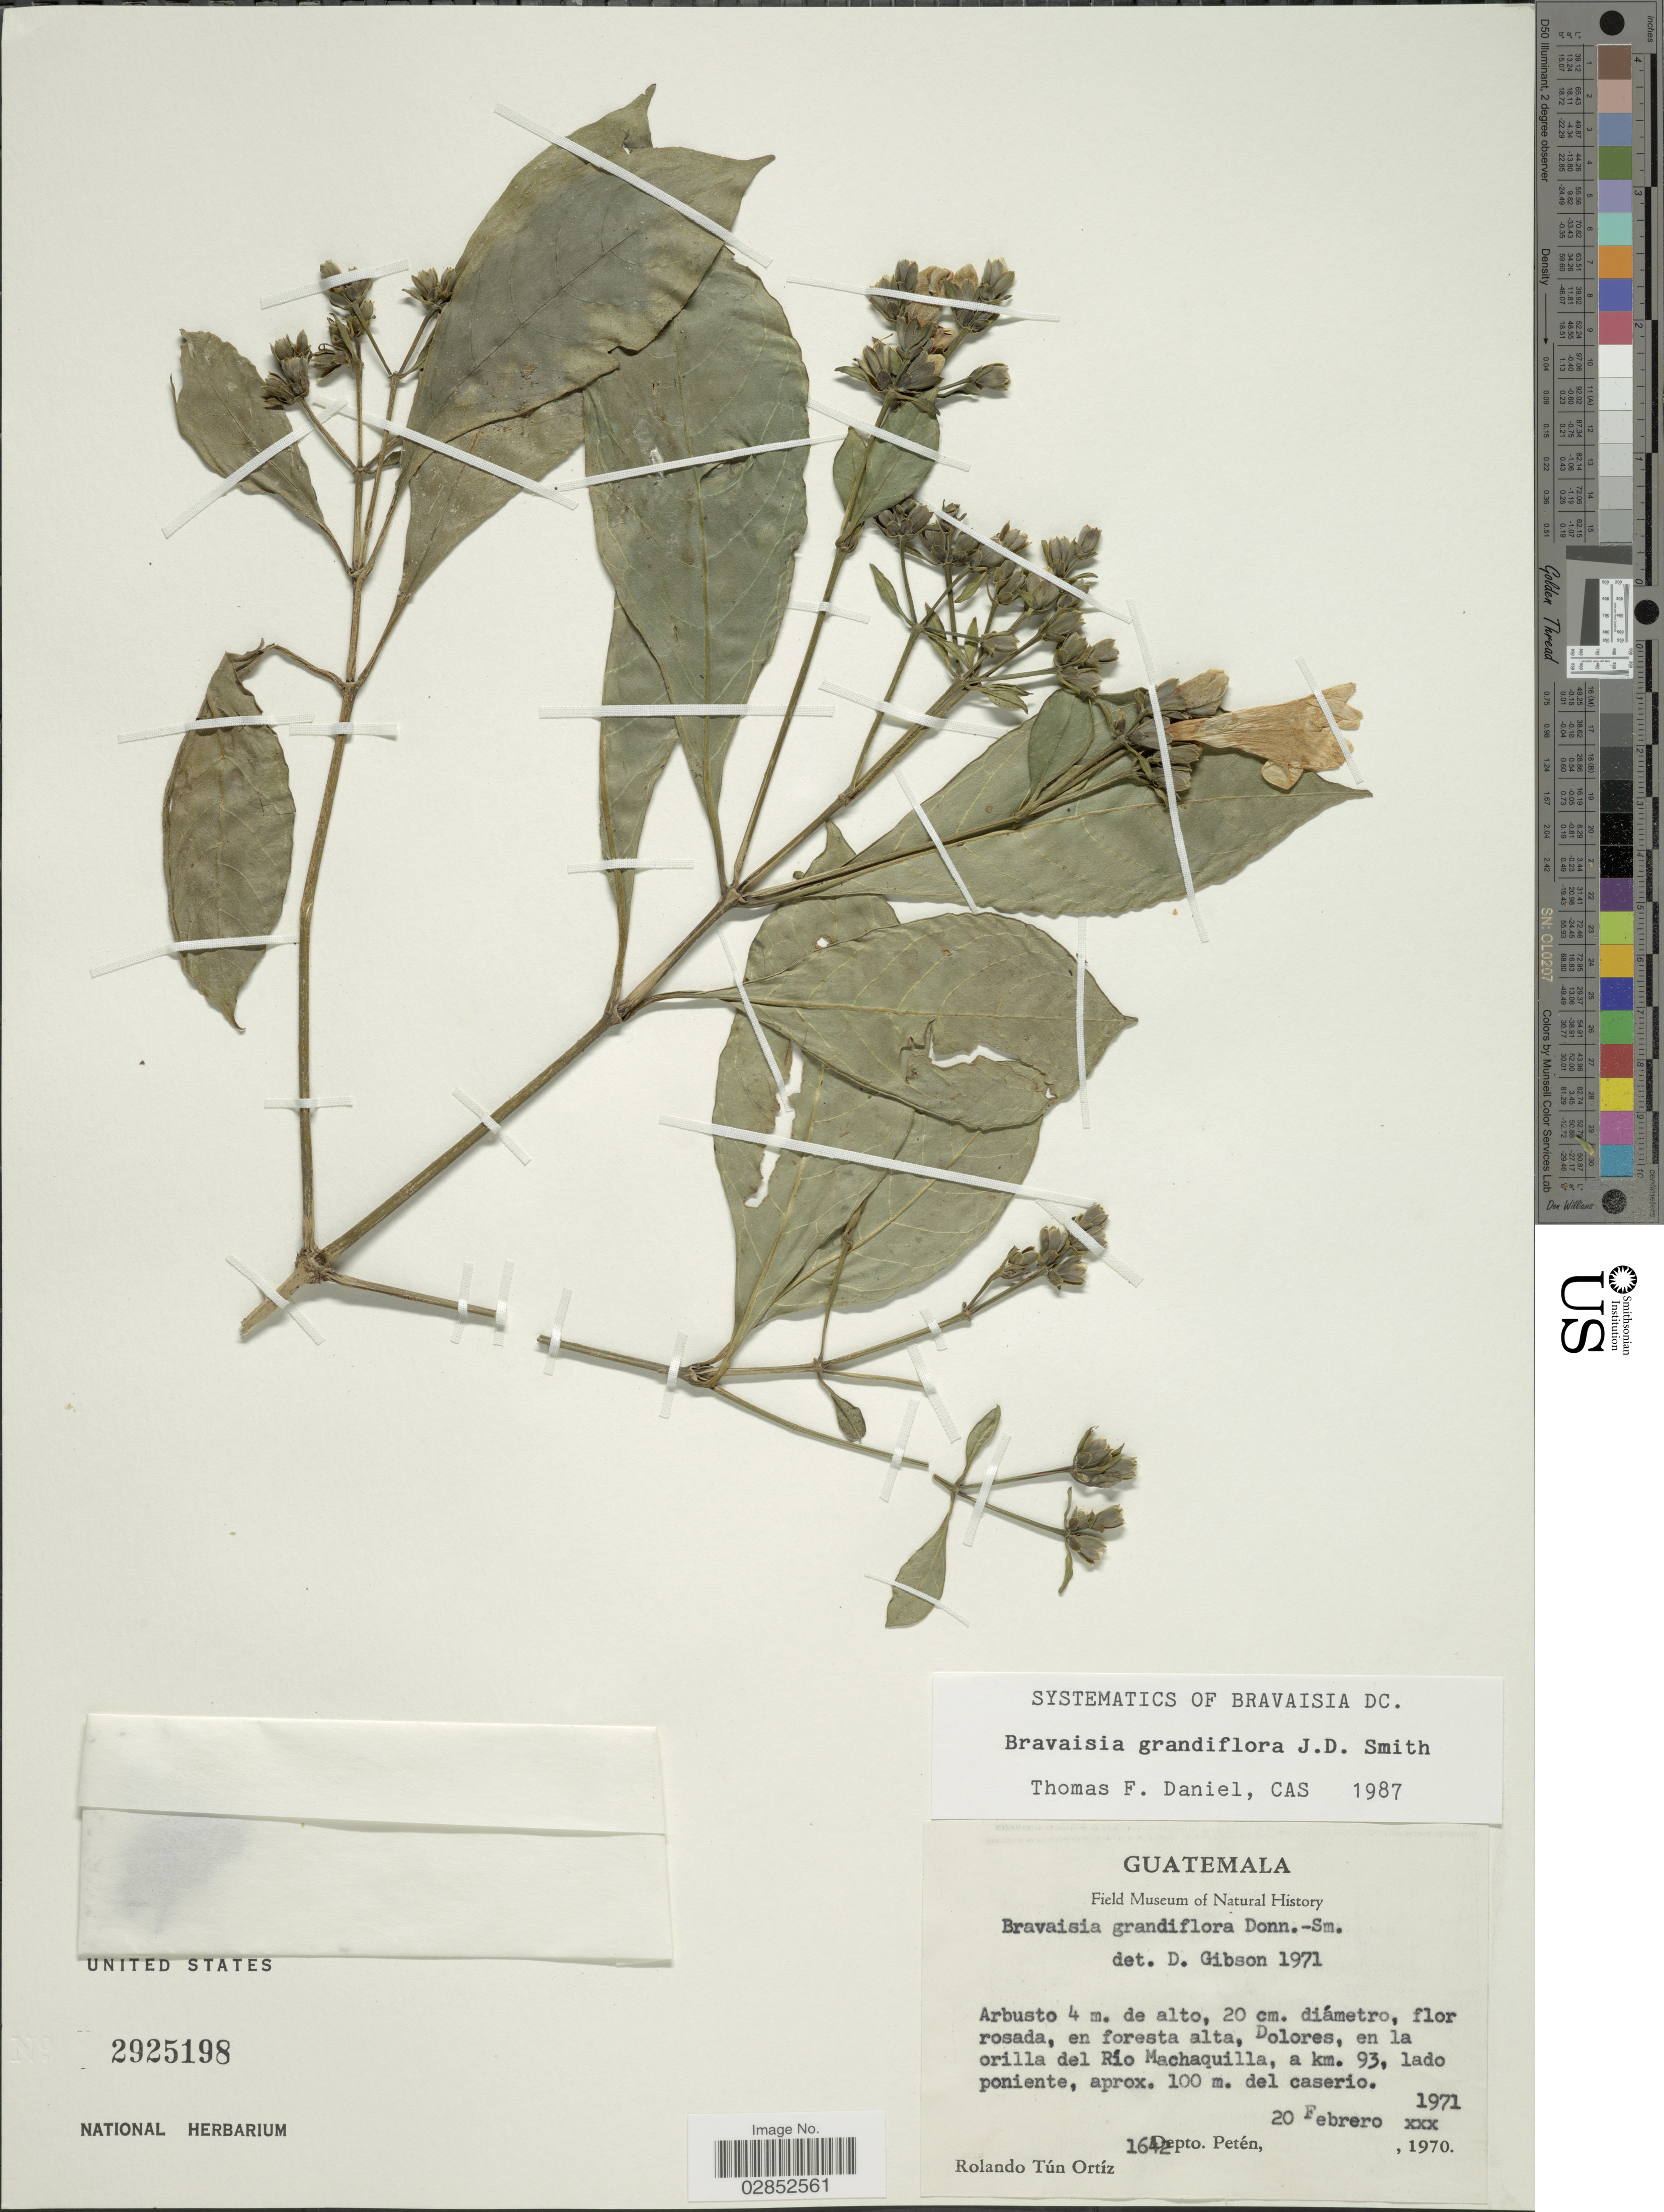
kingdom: Plantae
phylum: Tracheophyta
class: Magnoliopsida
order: Lamiales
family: Acanthaceae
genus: Bravaisia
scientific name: Bravaisia grandiflora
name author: Donn. Sm.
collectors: R. Tún Ortíz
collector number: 1642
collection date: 1971-02-20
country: Guatemala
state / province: El Petén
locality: Dolores, en la orilla del Río Machaquilla, a km. 93, lado poniente, Depto. Petén.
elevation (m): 100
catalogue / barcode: US 2925198